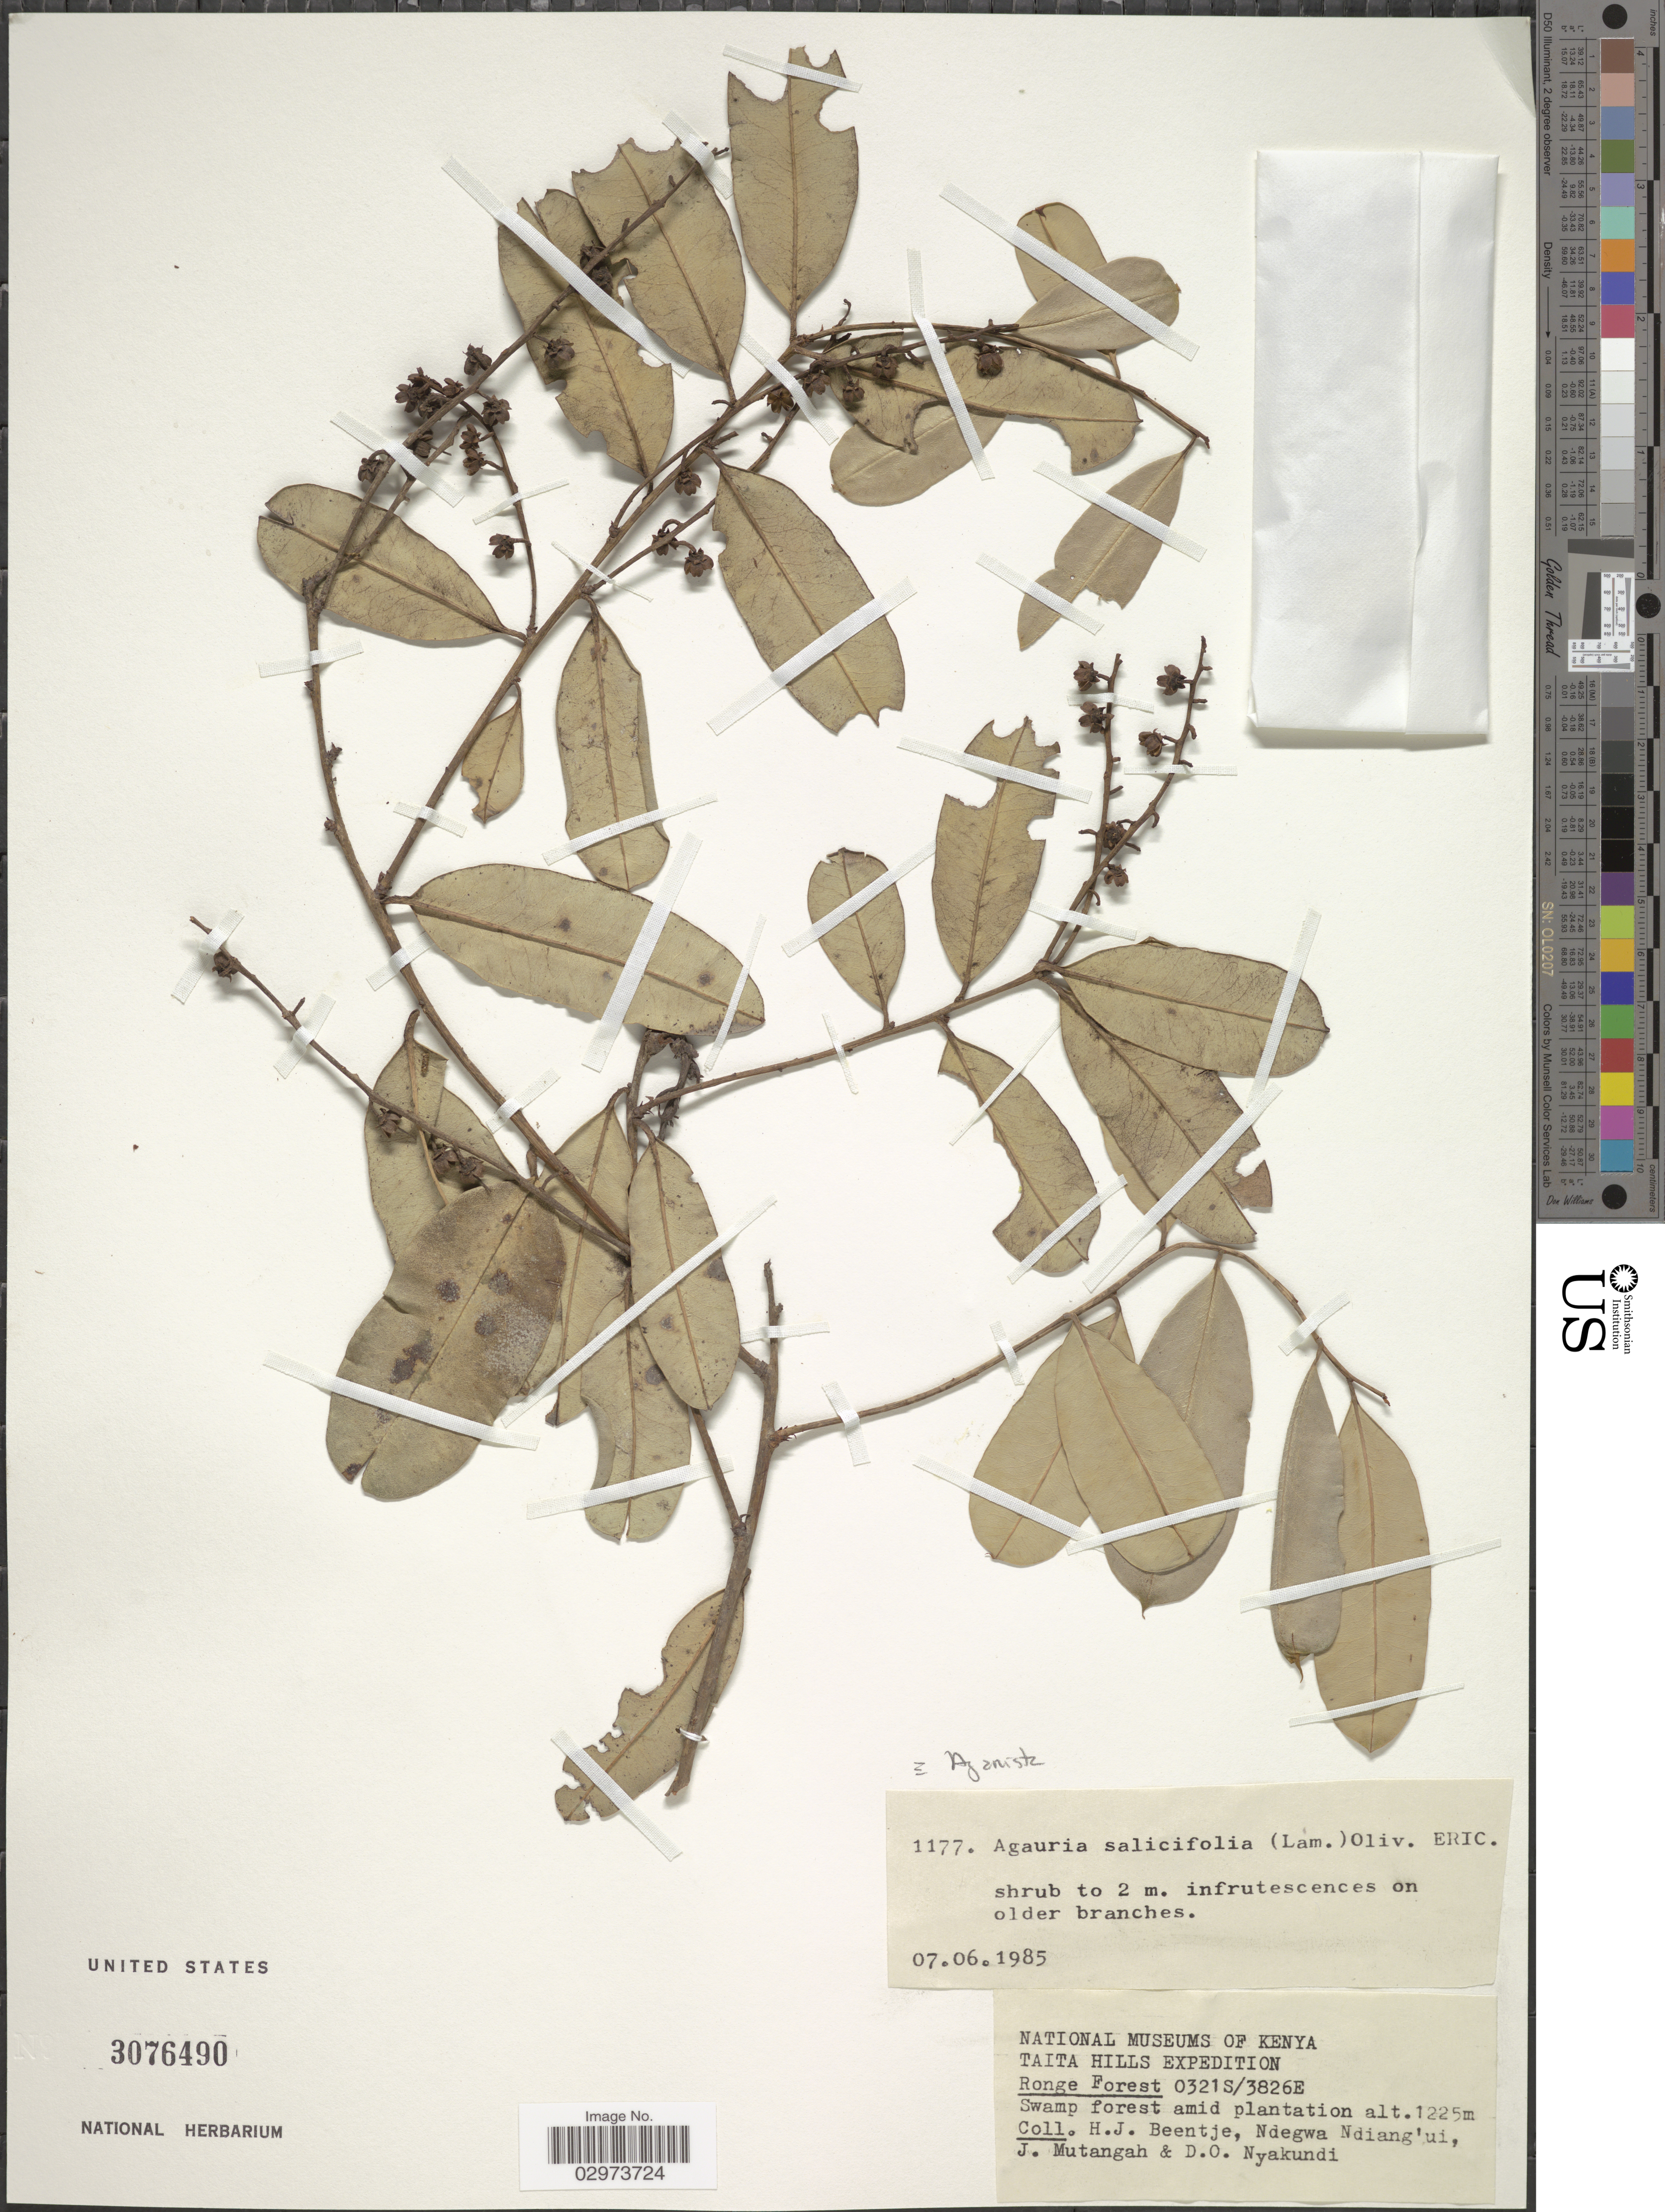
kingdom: Plantae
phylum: Tracheophyta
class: Magnoliopsida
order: Ericales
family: Ericaceae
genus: Agarista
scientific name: Agarista salicifolia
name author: (Lam.) G. Don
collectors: H. J. Beentje, Ndegwa Ndiang'ui, J. Mutangah & D. Nyakundi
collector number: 1177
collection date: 1985-06-07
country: Kenya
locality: Taita Hills. Ronge Forest.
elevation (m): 1225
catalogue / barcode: US 3076490